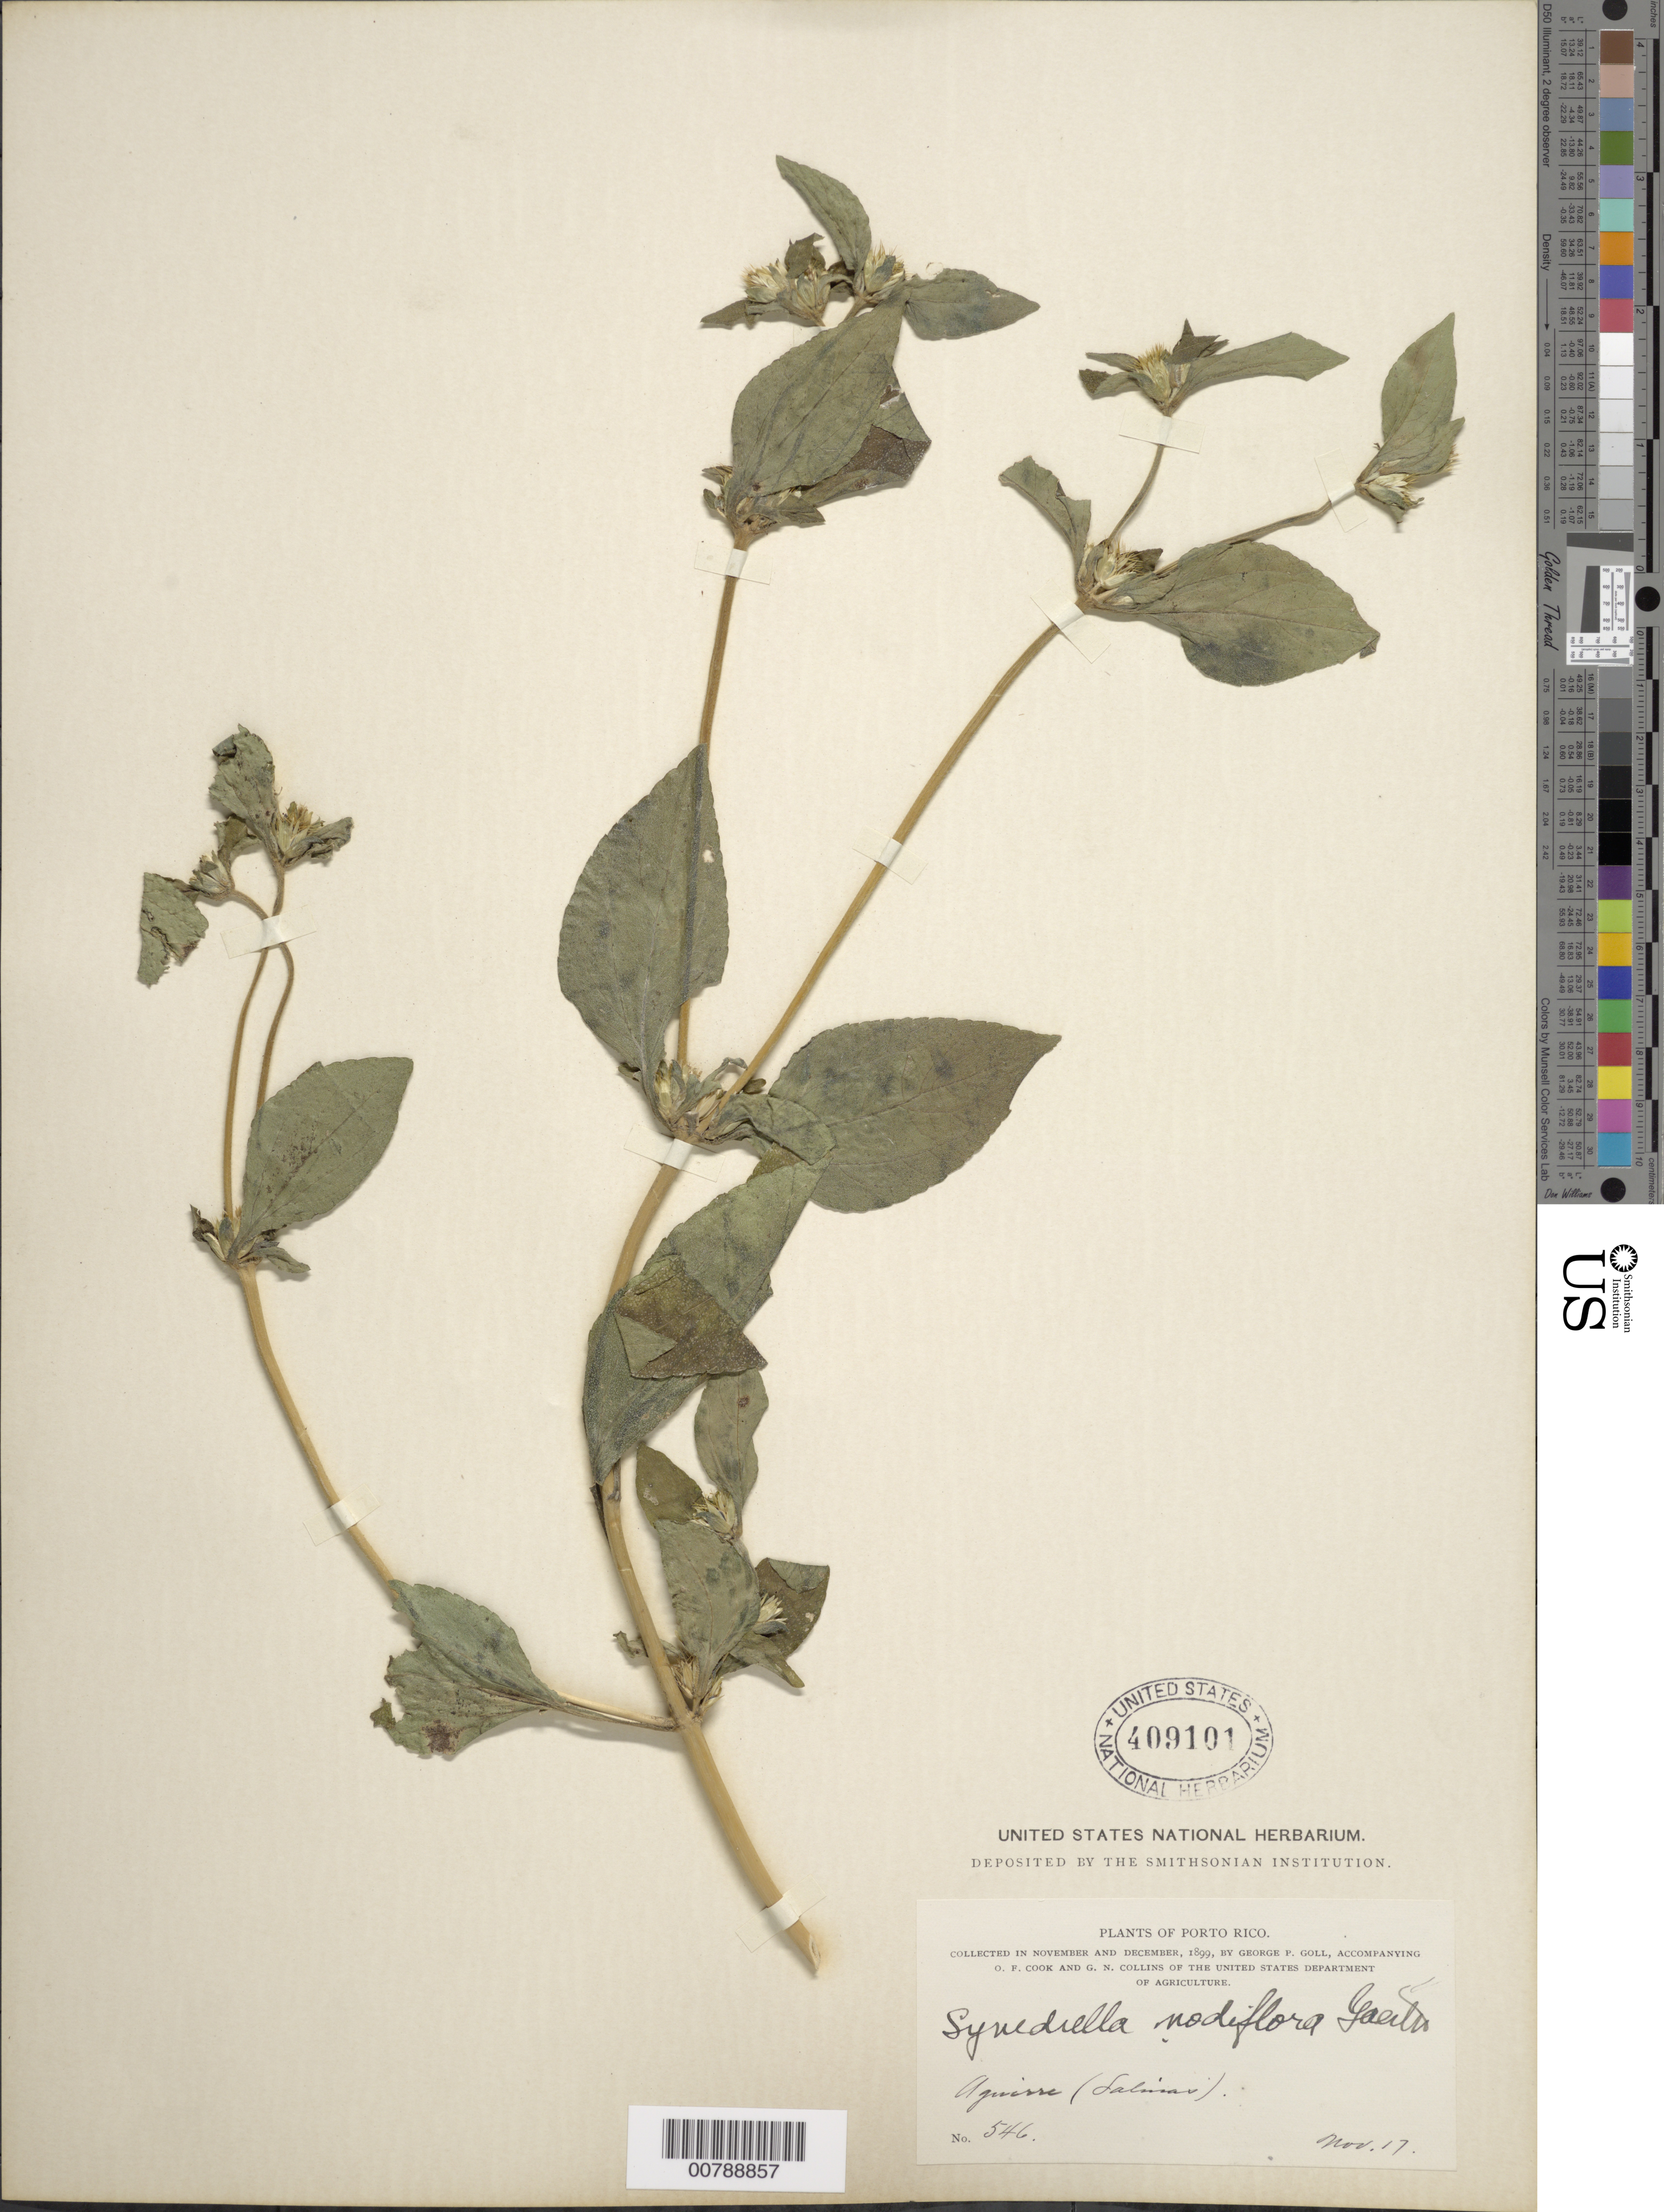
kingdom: Plantae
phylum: Tracheophyta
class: Magnoliopsida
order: Asterales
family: Asteraceae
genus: Synedrella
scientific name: Synedrella nodiflora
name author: (L.) Gaertn.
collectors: G. Goll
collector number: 546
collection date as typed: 17 Nov 1899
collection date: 1899-11-17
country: Puerto Rico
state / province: Salinas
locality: Aguirre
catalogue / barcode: US 409101